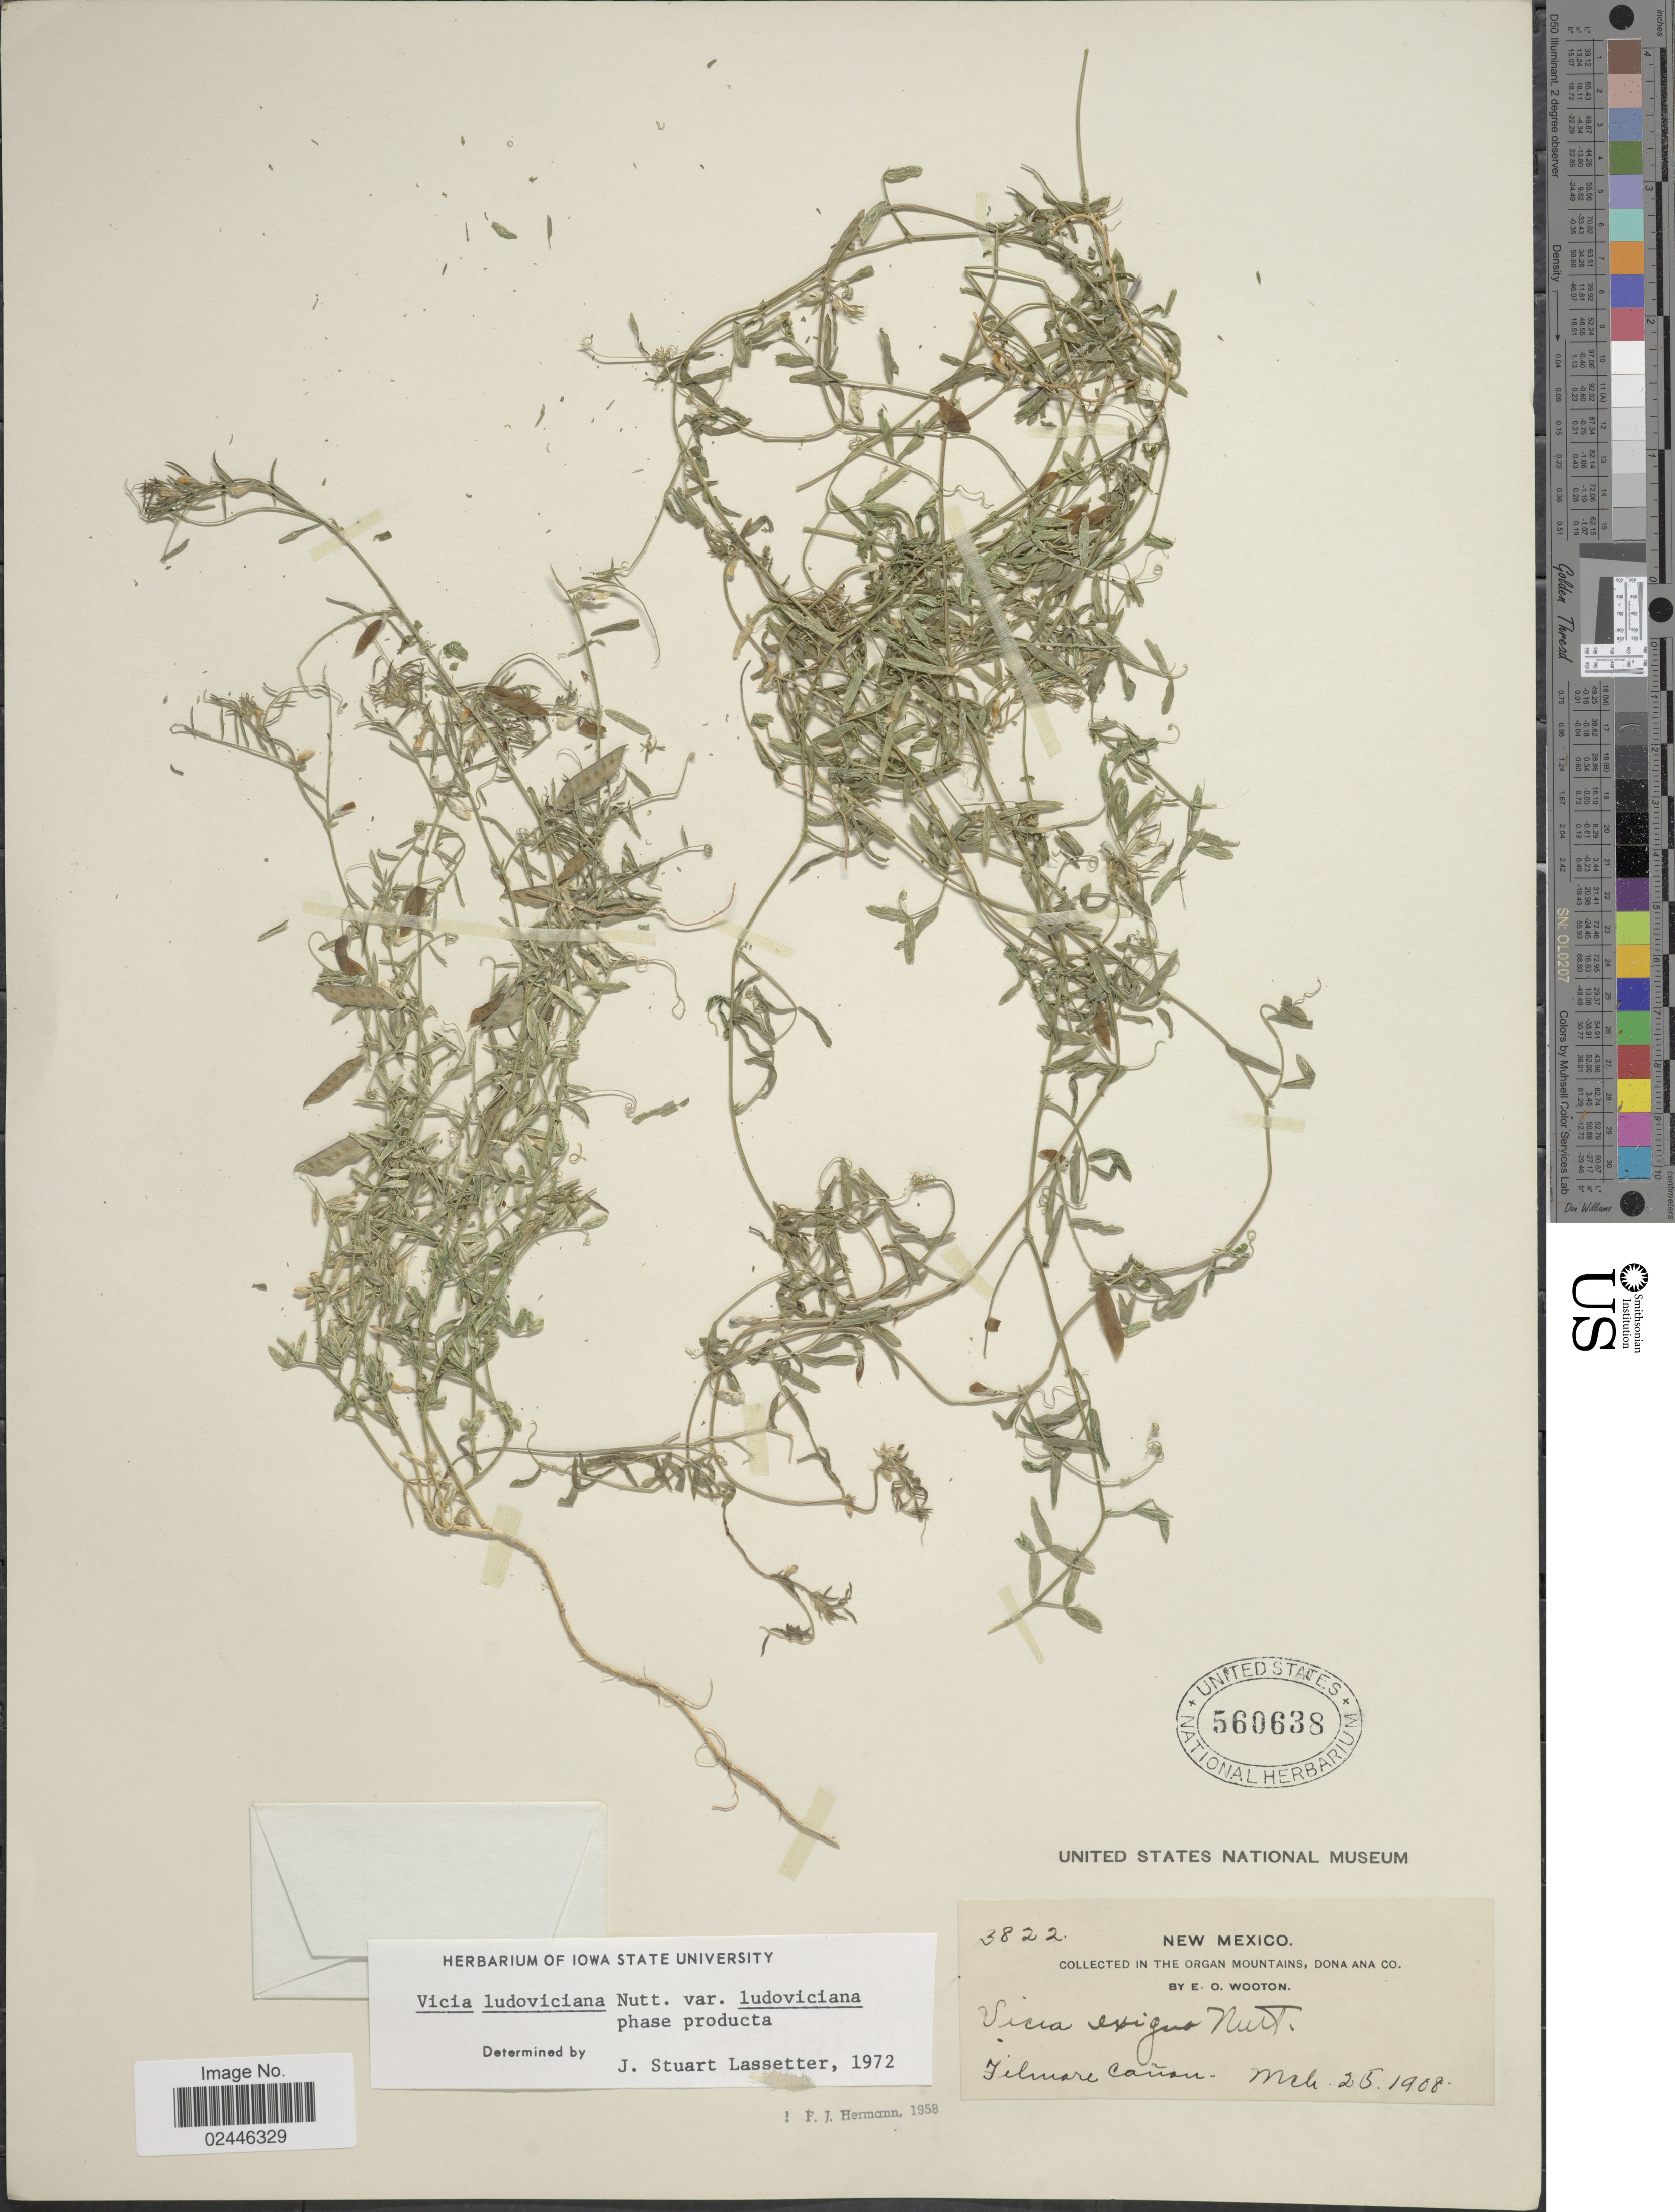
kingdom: Plantae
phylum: Tracheophyta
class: Magnoliopsida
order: Fabales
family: Fabaceae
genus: Vicia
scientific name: Vicia ludoviciana var. ludoviciana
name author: Nutt. ex Torr. & A. Gray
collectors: E. O. Wooton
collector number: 3822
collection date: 1908-03-25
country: United States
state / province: New Mexico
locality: The Organ Mountains, Dona Ana Co, Filmore Cañon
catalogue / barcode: US 560638